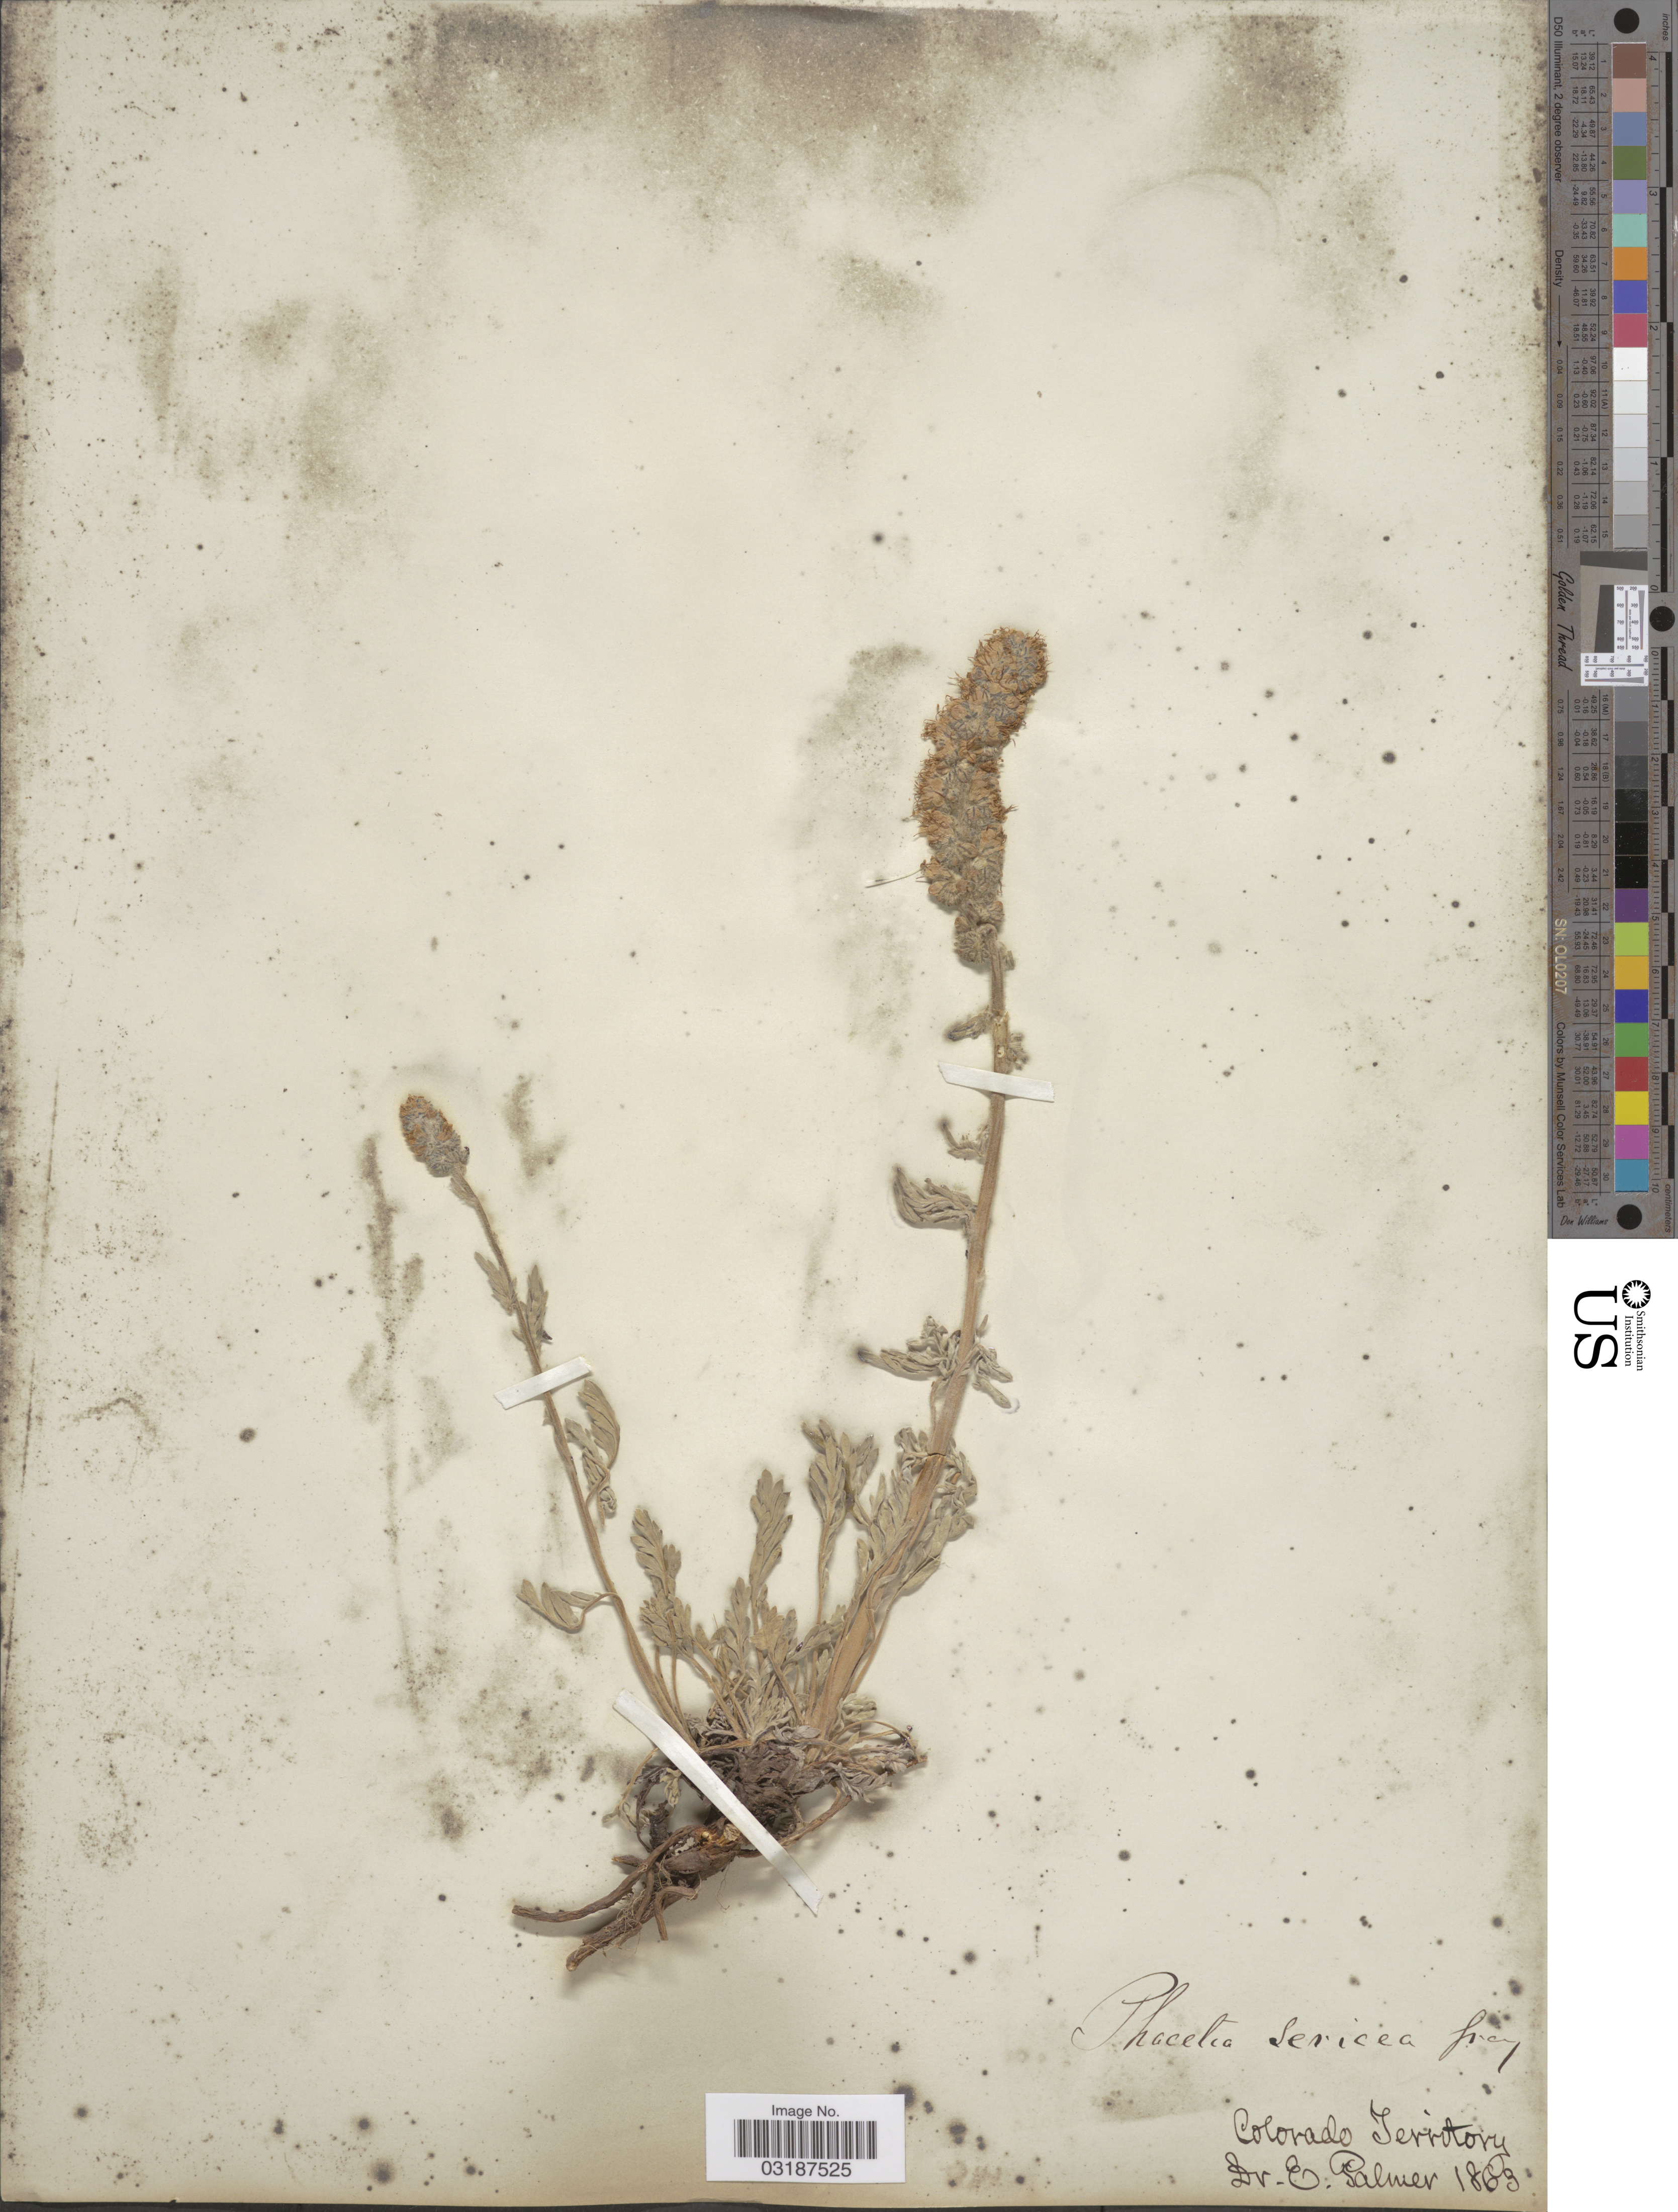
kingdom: Plantae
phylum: Tracheophyta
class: Magnoliopsida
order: Boraginales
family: Hydrophyllaceae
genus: Phacelia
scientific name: Phacelia sericea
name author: (Graham) A. Gray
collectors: E. Palmer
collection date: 1863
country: United States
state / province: Colorado